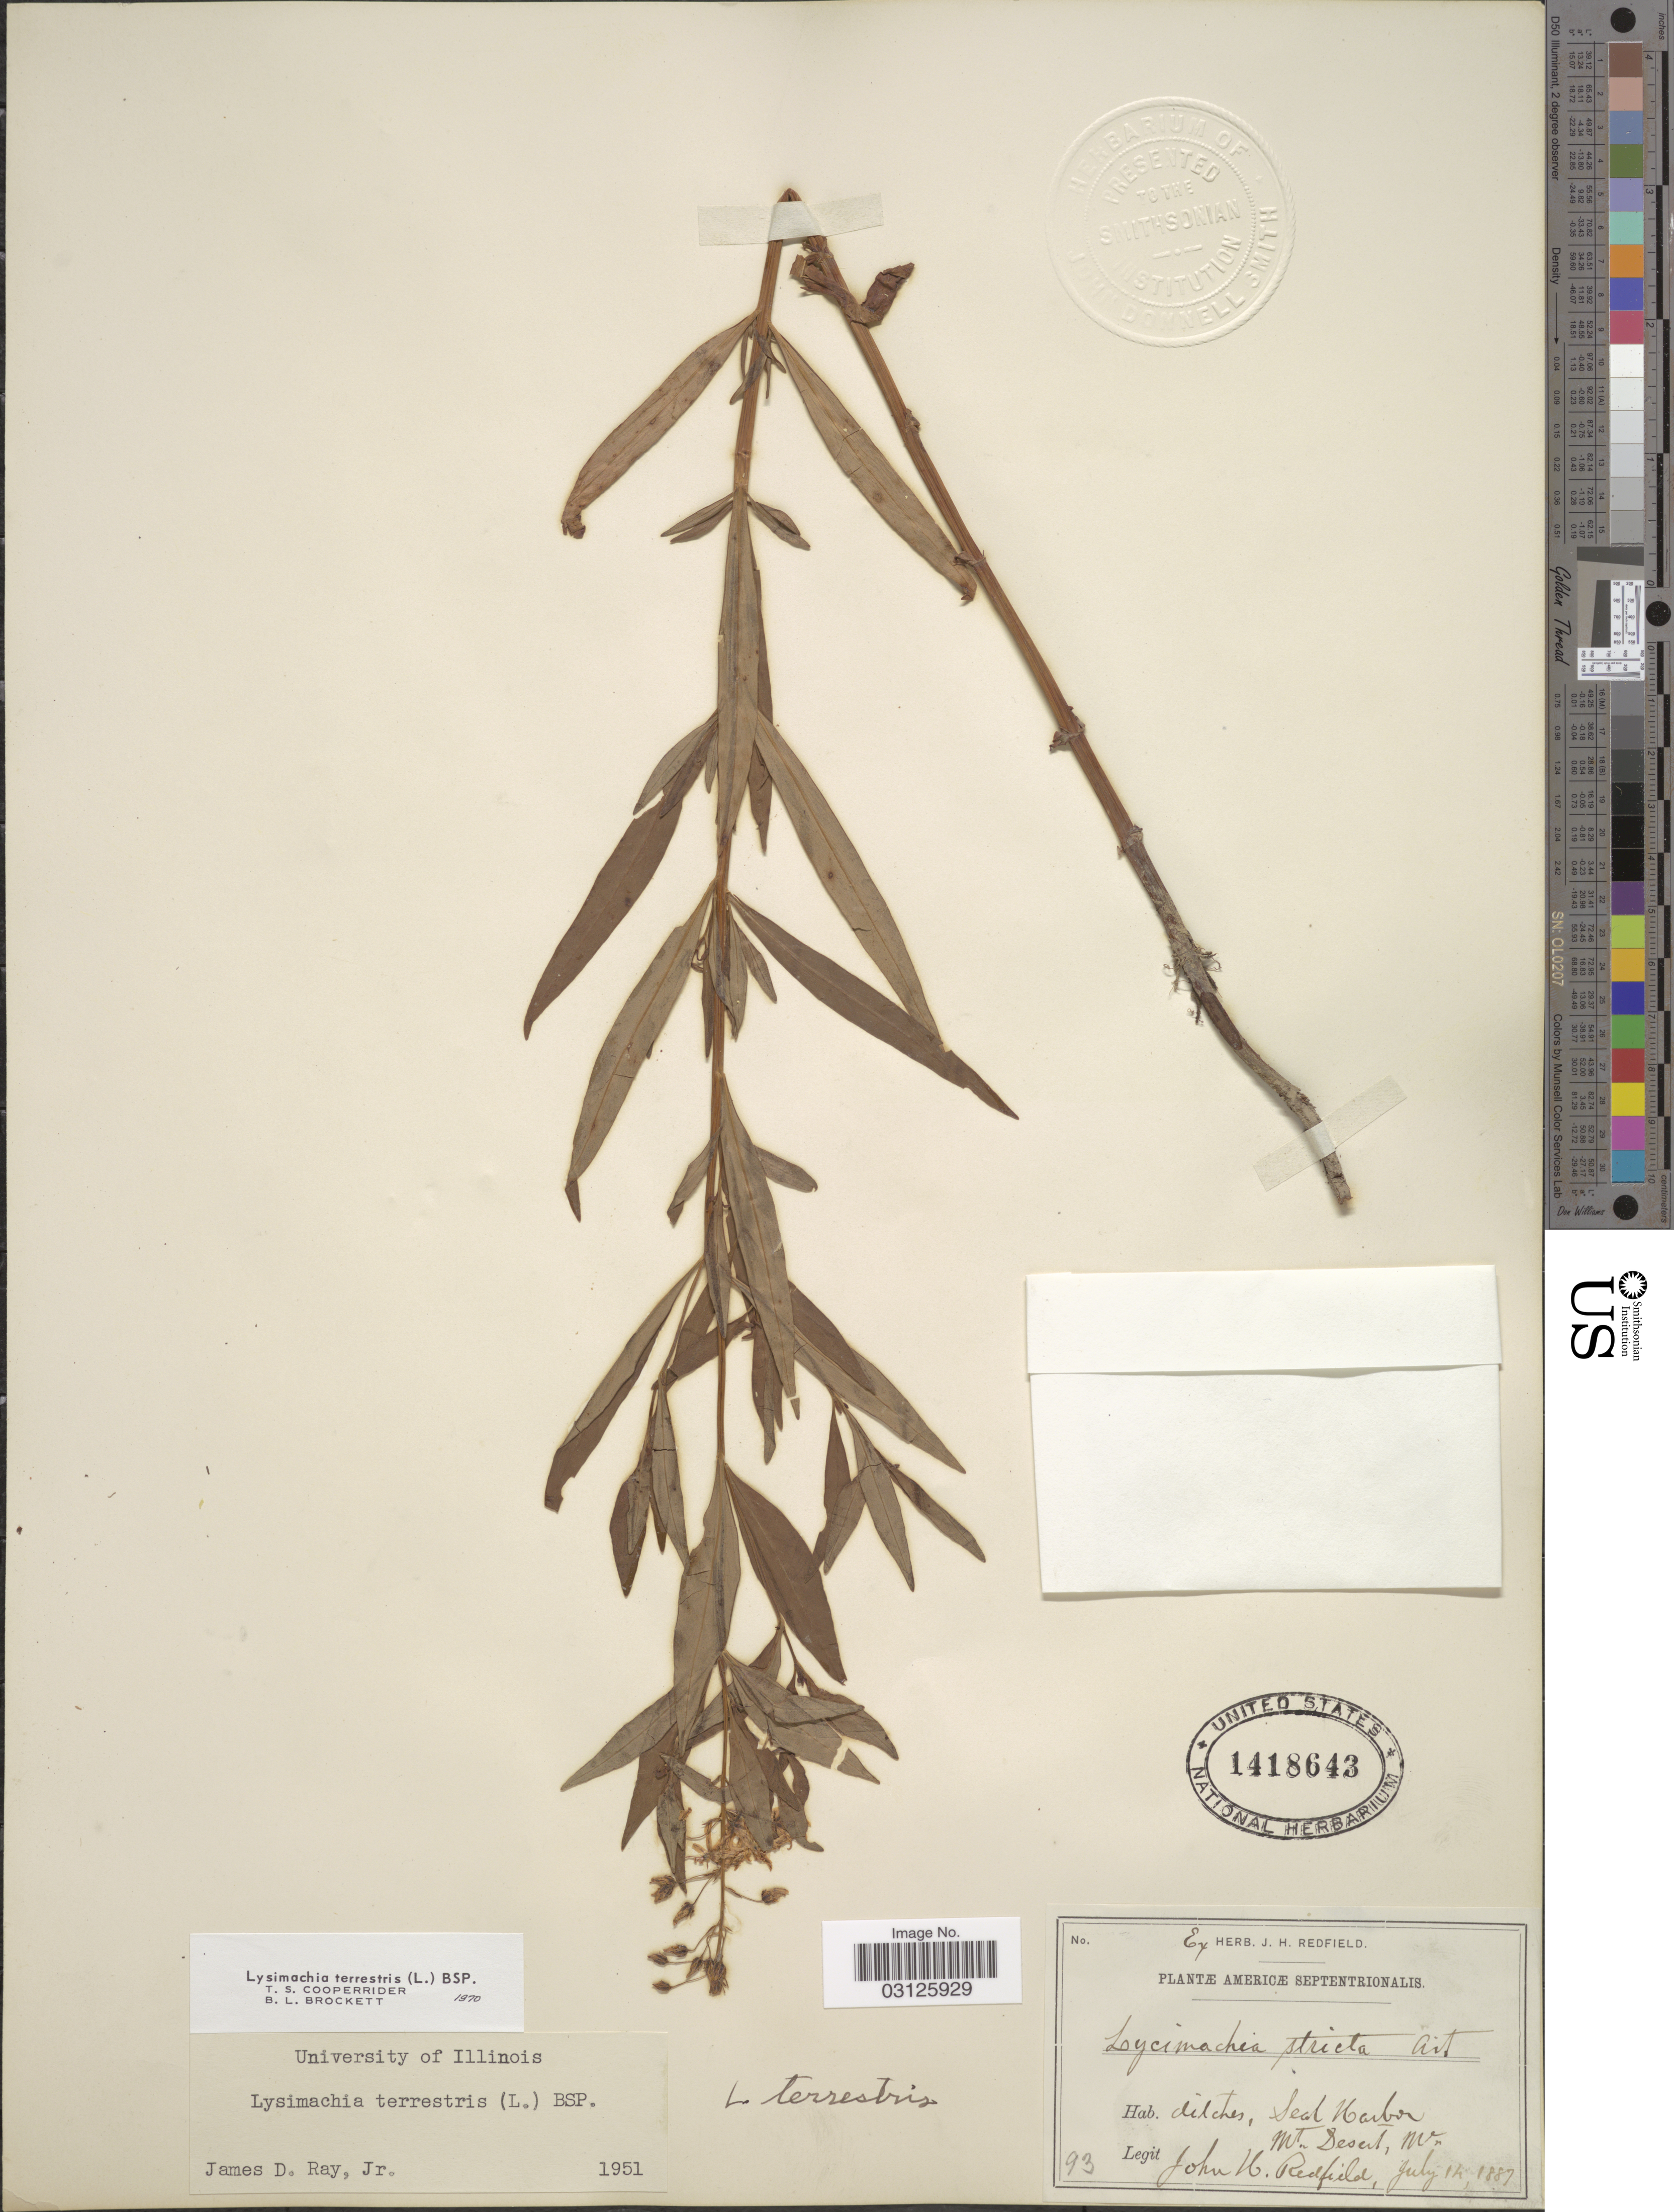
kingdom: Plantae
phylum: Tracheophyta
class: Magnoliopsida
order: Ericales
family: Primulaceae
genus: Lysimachia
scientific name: Lysimachia terrestris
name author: (L.) Britton, Stearns & Poggenb.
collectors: J. Redfield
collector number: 93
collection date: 1887-07-14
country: United States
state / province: Maine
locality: Americæ septentrionalis. Ditches, Seal Harbor, Mt. Desert, Me.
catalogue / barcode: US 1418643